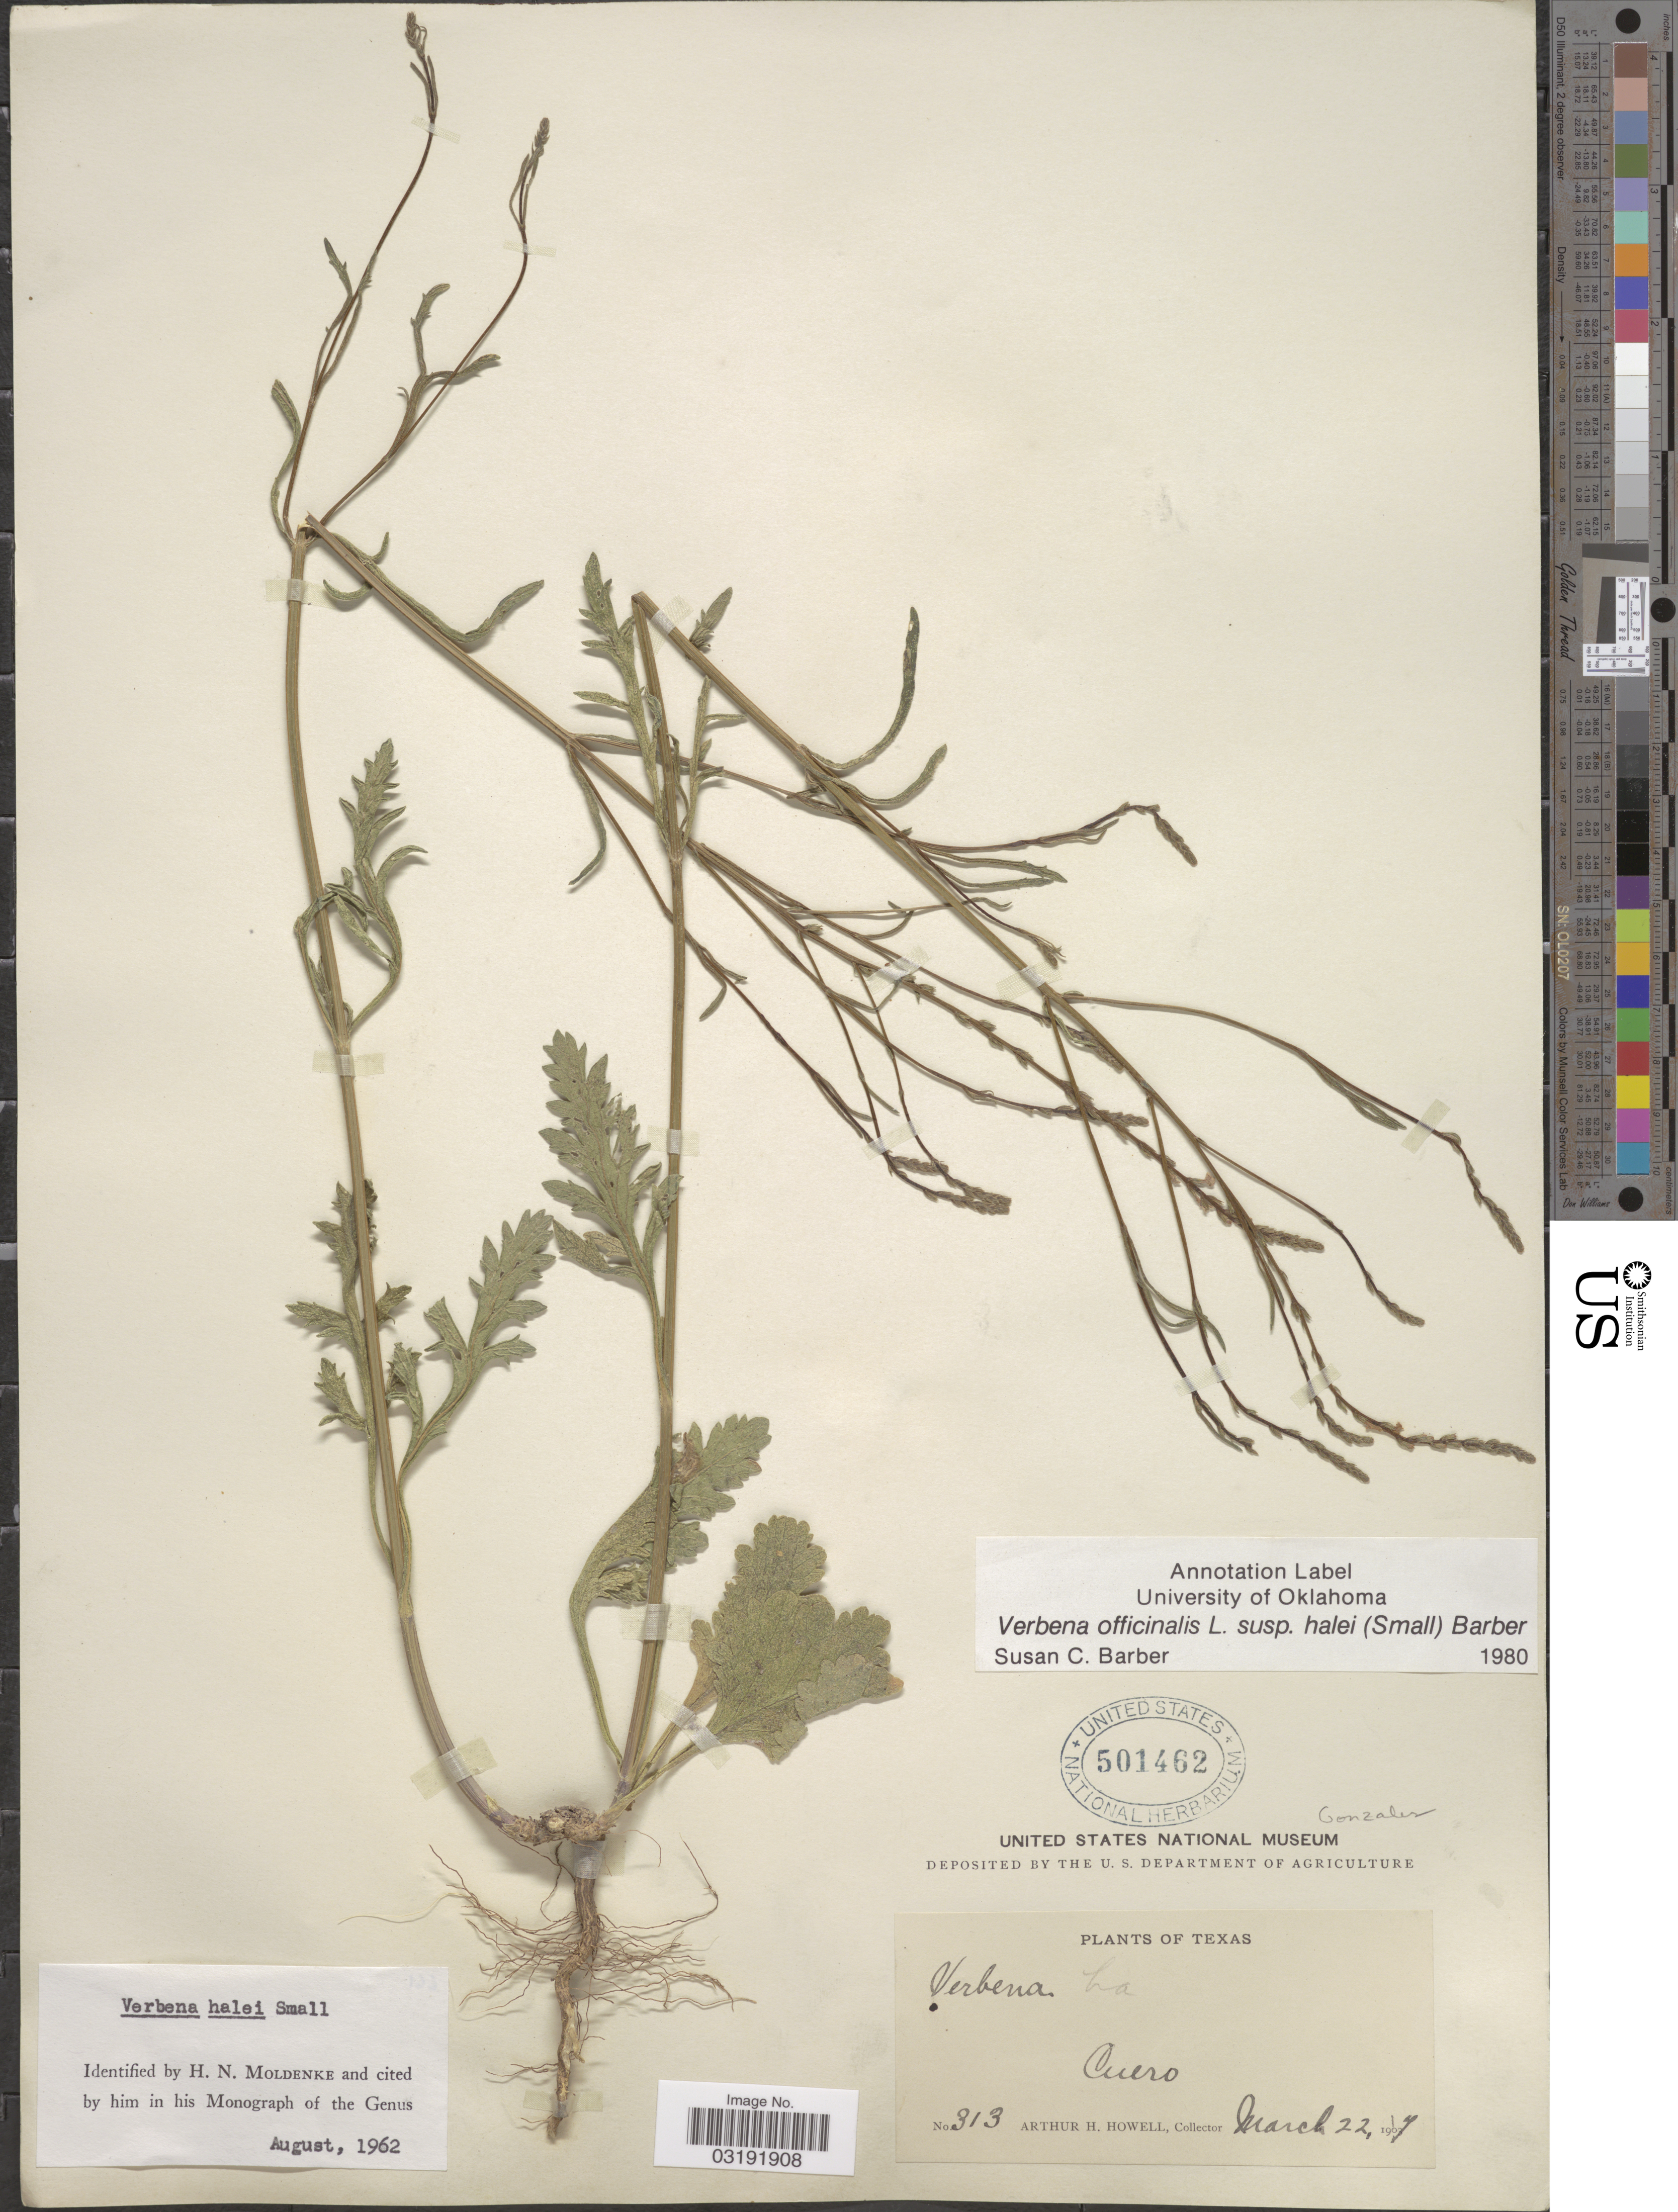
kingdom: Plantae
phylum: Tracheophyta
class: Magnoliopsida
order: Lamiales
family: Verbenaceae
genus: Verbena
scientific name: Verbena officinalis subsp. halei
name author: L.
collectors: A. H. Howell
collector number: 313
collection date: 1907-03-22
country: United States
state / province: Texas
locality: Cuero. Gonzales.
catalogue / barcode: US 501462